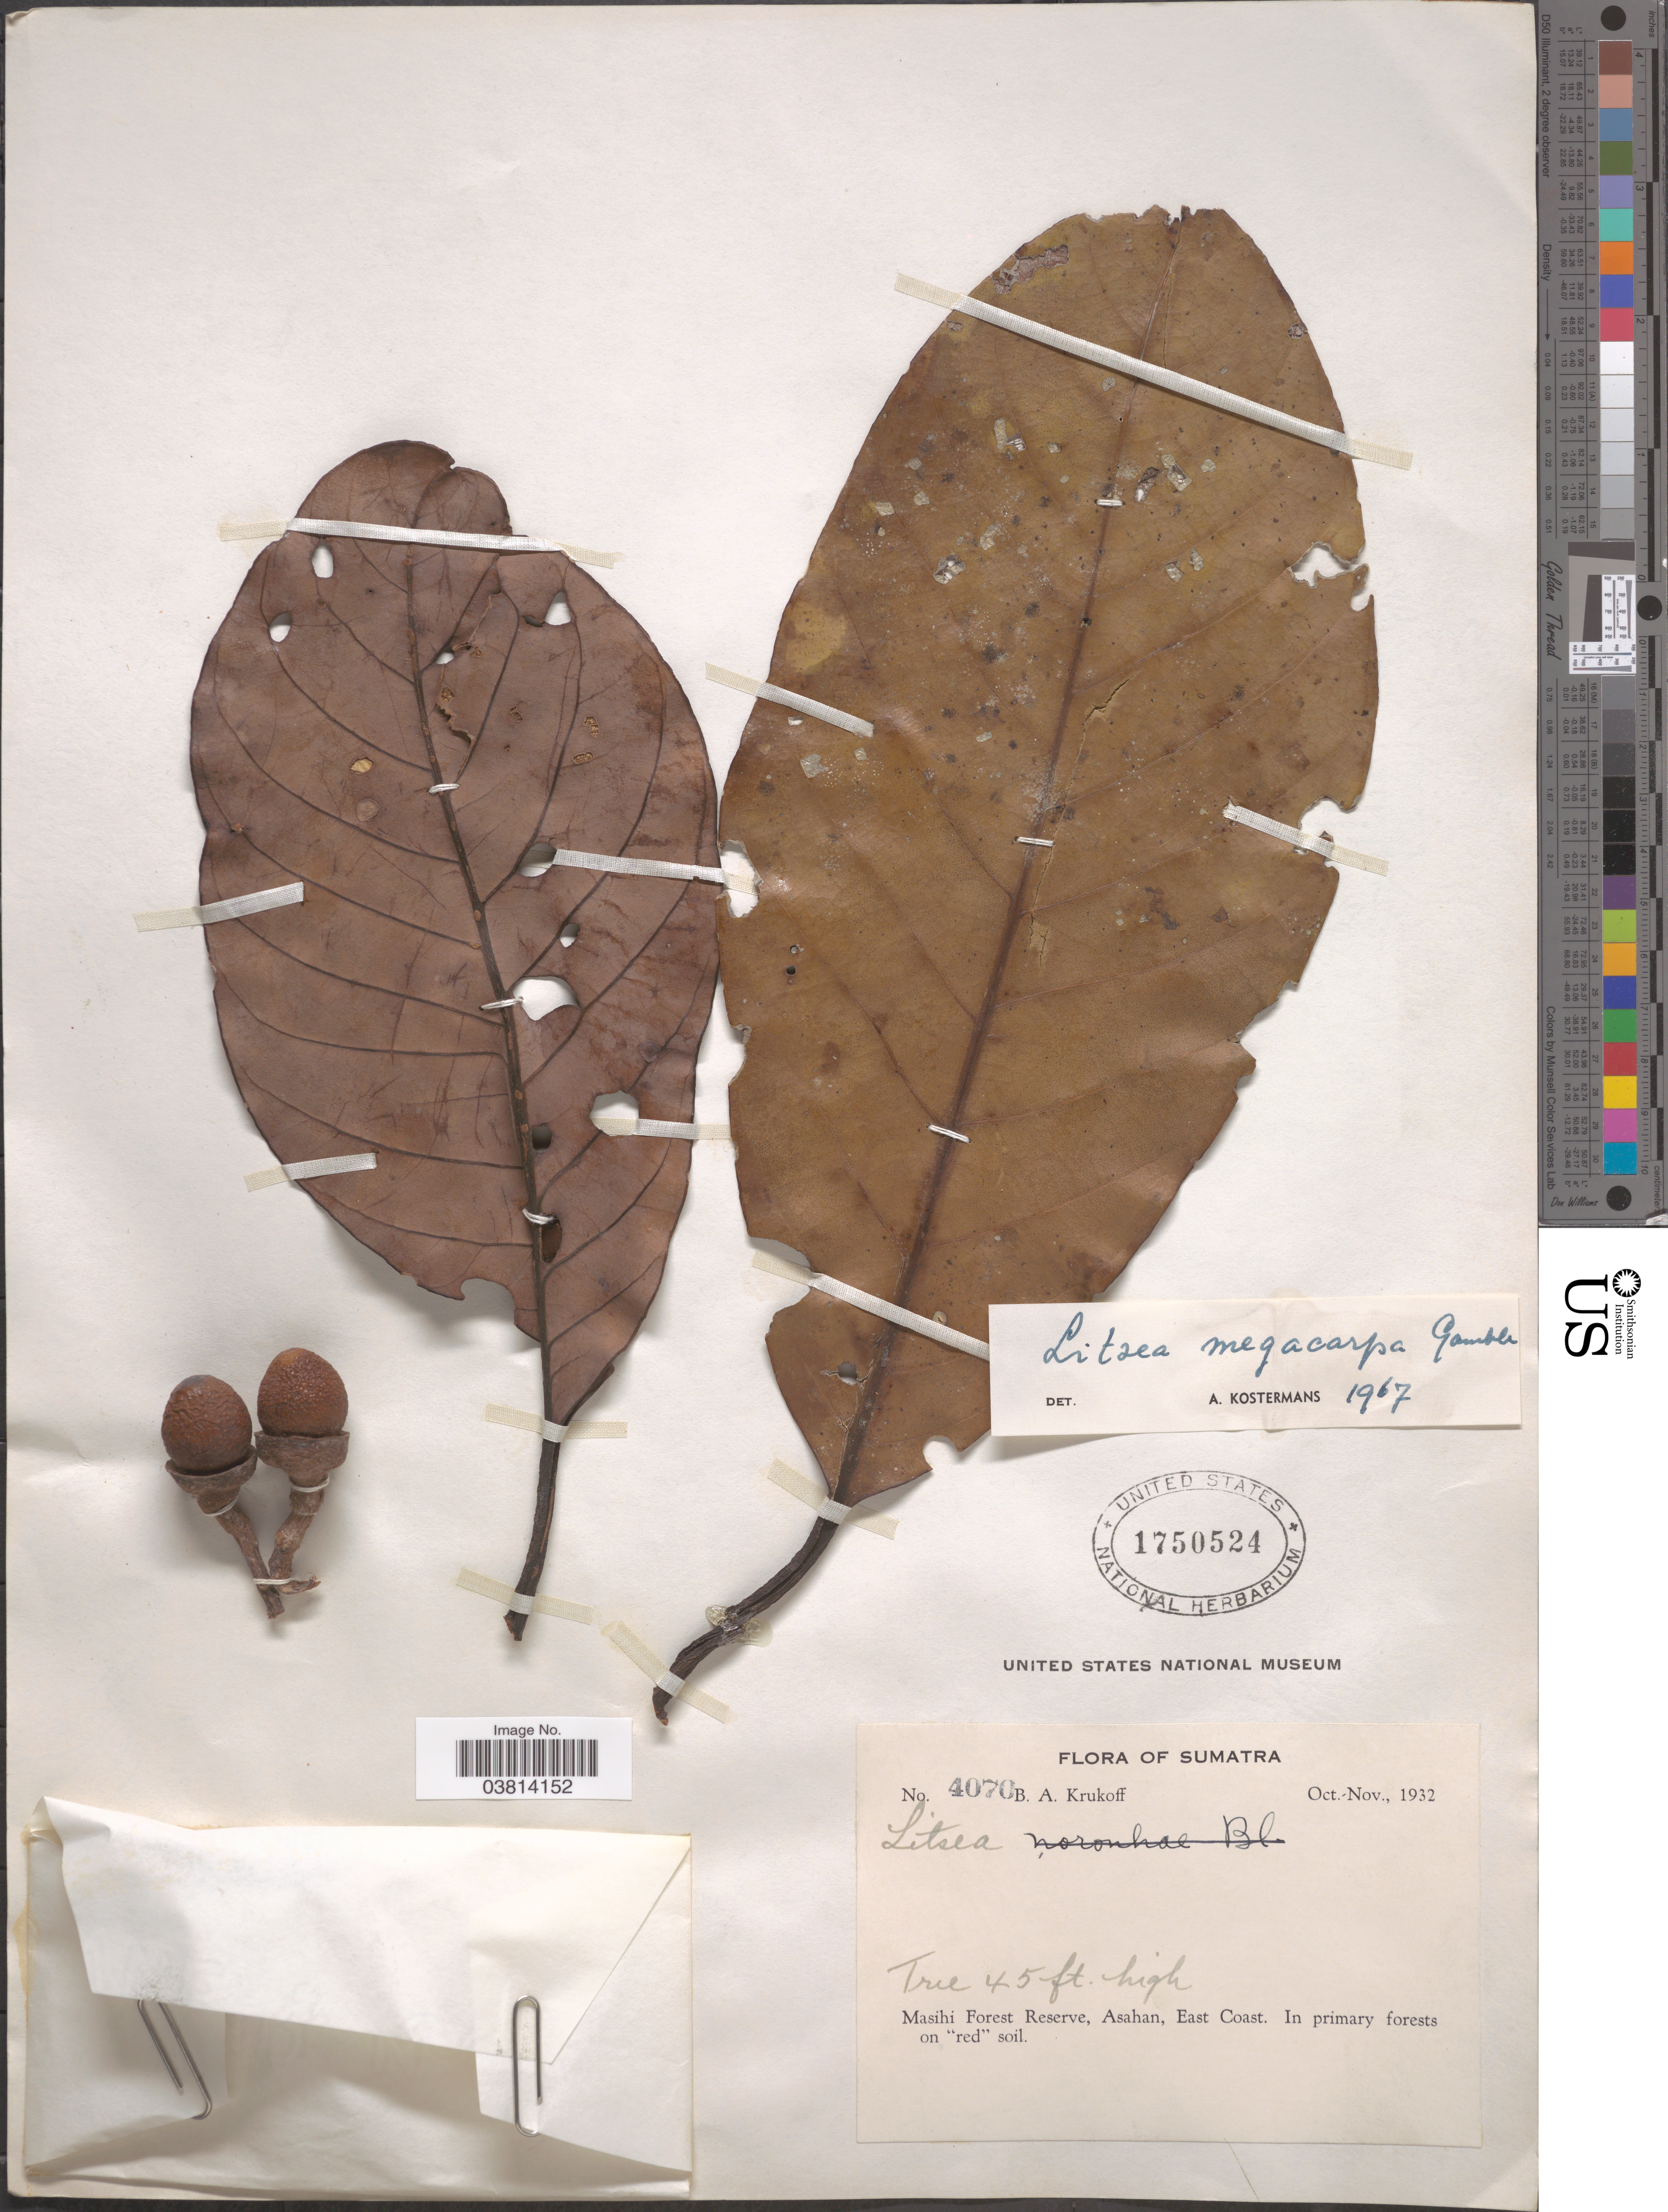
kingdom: Plantae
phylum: Tracheophyta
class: Magnoliopsida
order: Laurales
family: Lauraceae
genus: Litsea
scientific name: Litsea megacarpa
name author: Gamble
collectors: B. A. Krukoff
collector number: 4070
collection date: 1932-10/1932-11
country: Indonesia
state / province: Sumatra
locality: Masihi Forest Reserve, Asahan, East Coast.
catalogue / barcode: US 1750524